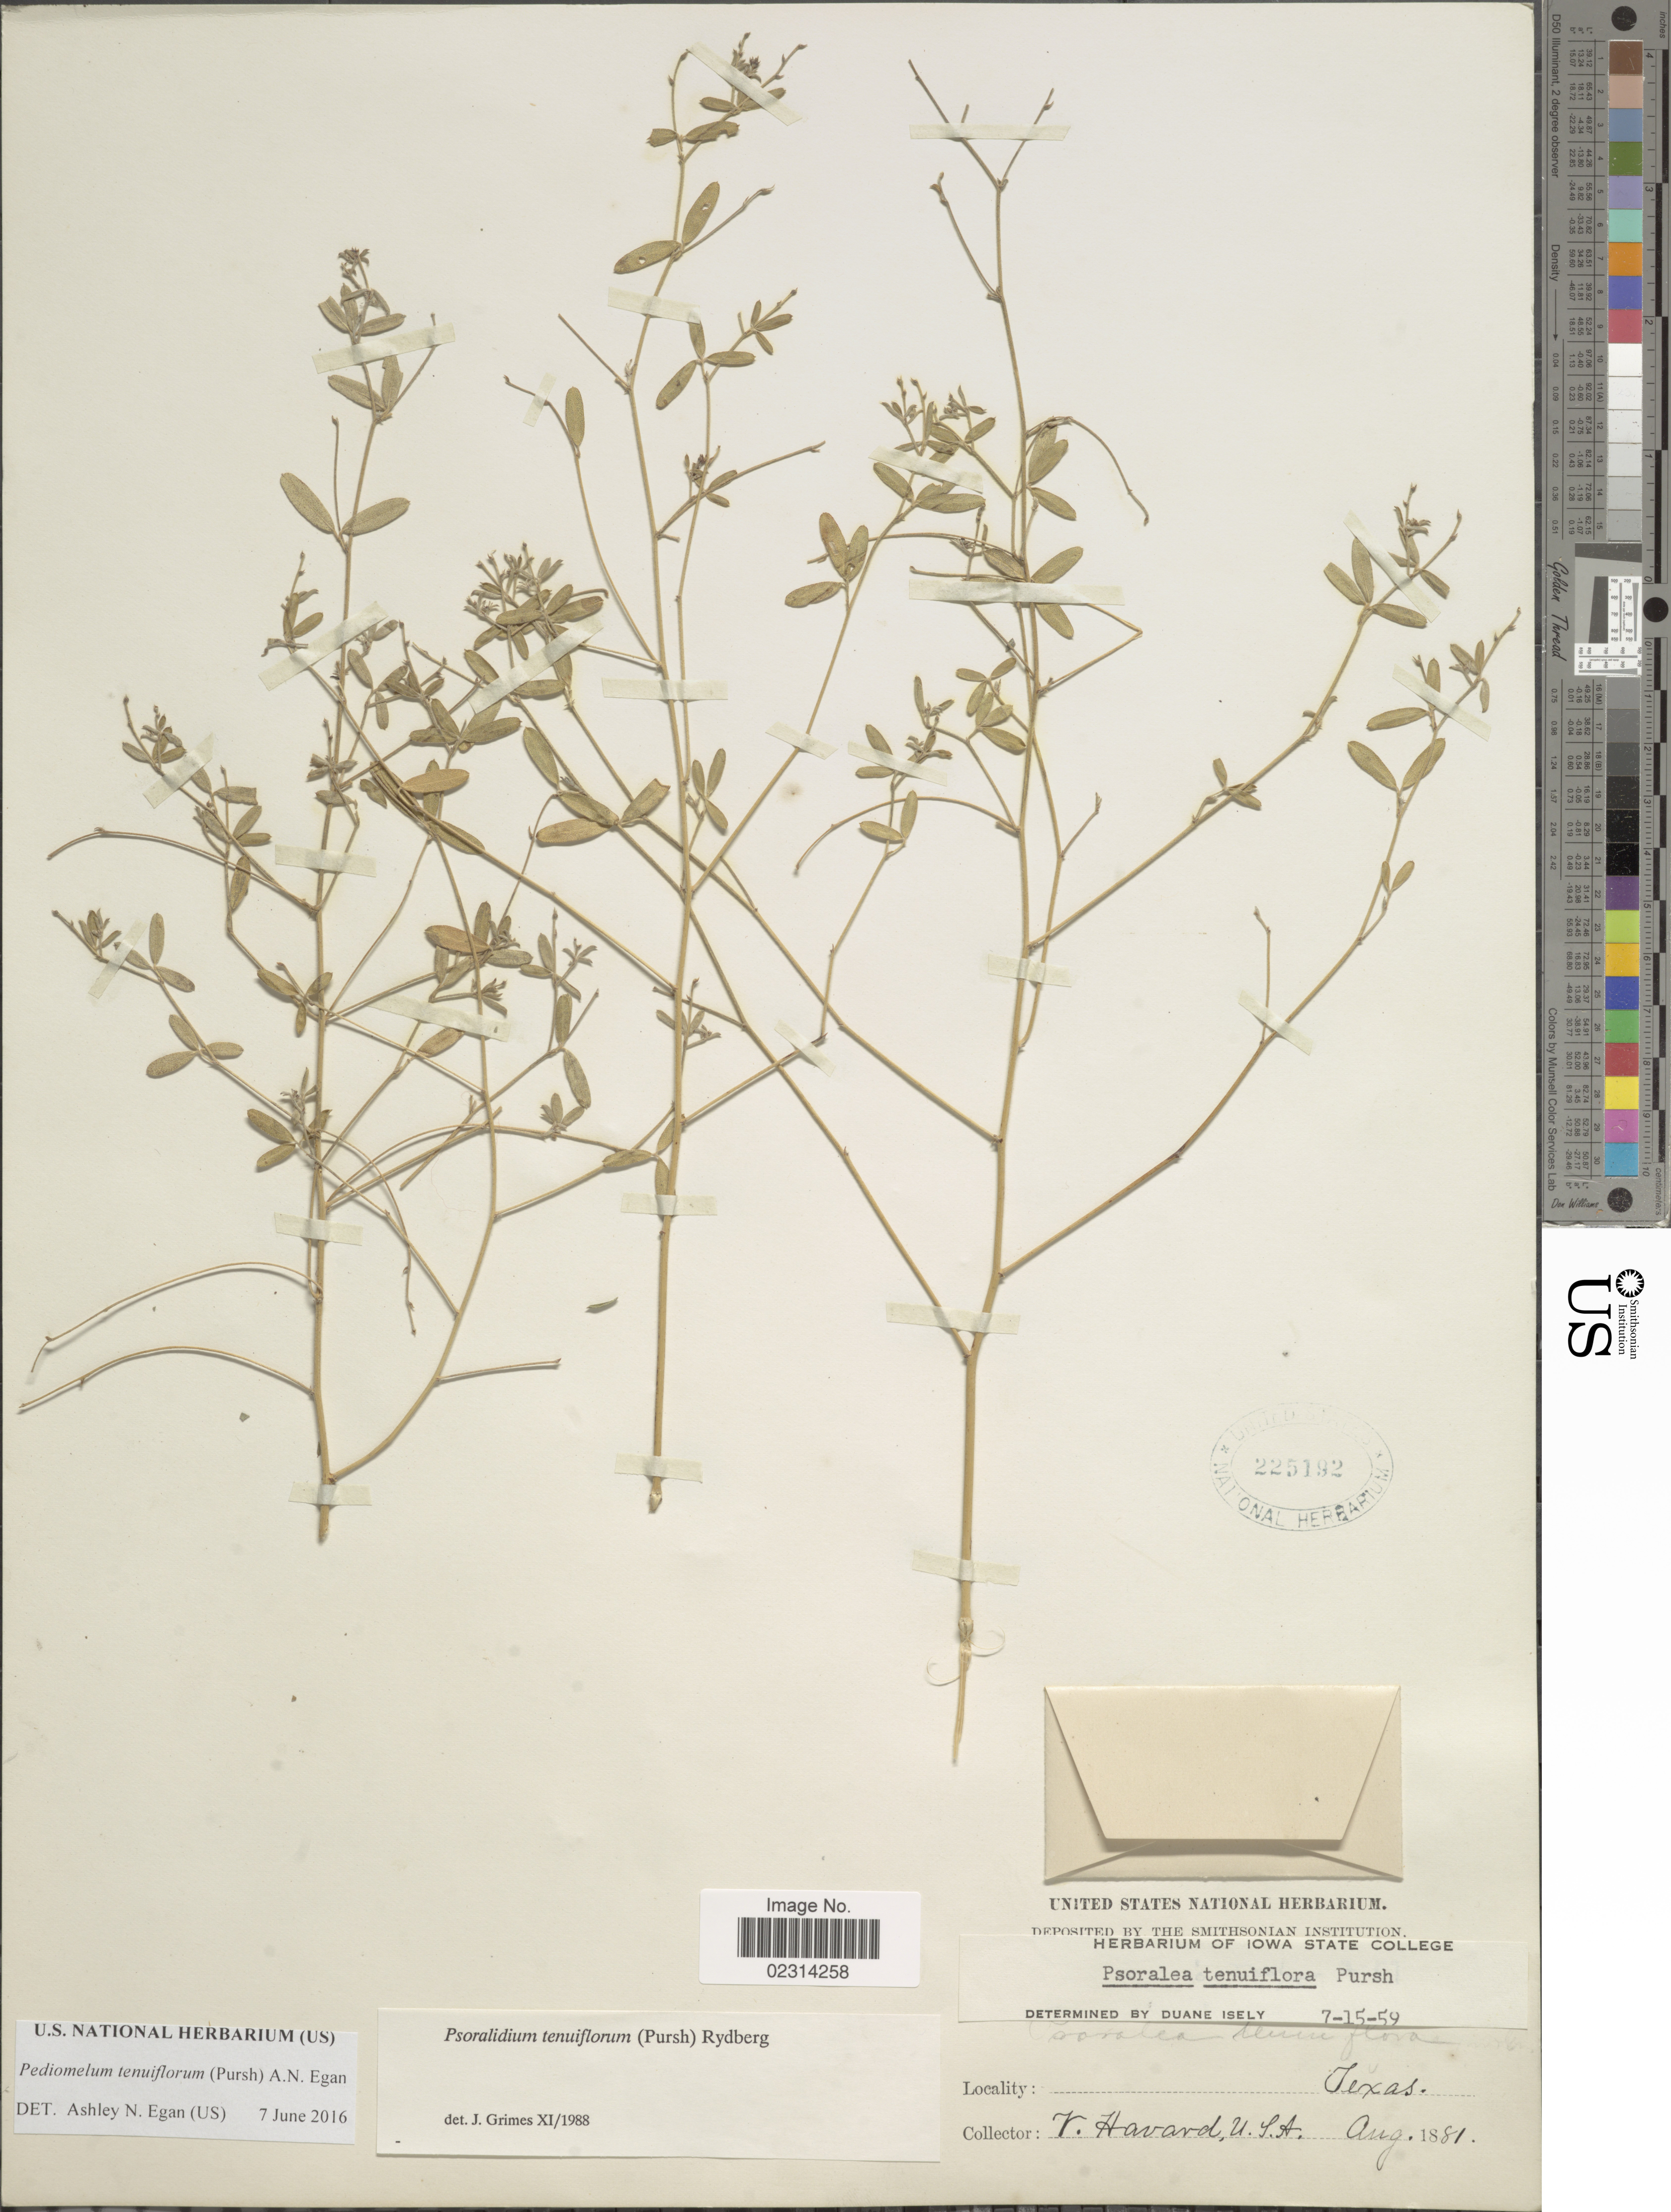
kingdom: Plantae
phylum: Tracheophyta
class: Magnoliopsida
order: Fabales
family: Fabaceae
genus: Psoralidium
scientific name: Psoralidium tenuiflorum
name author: (Pursh) Rydb.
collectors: V. Havard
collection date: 1881-08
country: United States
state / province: Texas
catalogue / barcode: US 225192